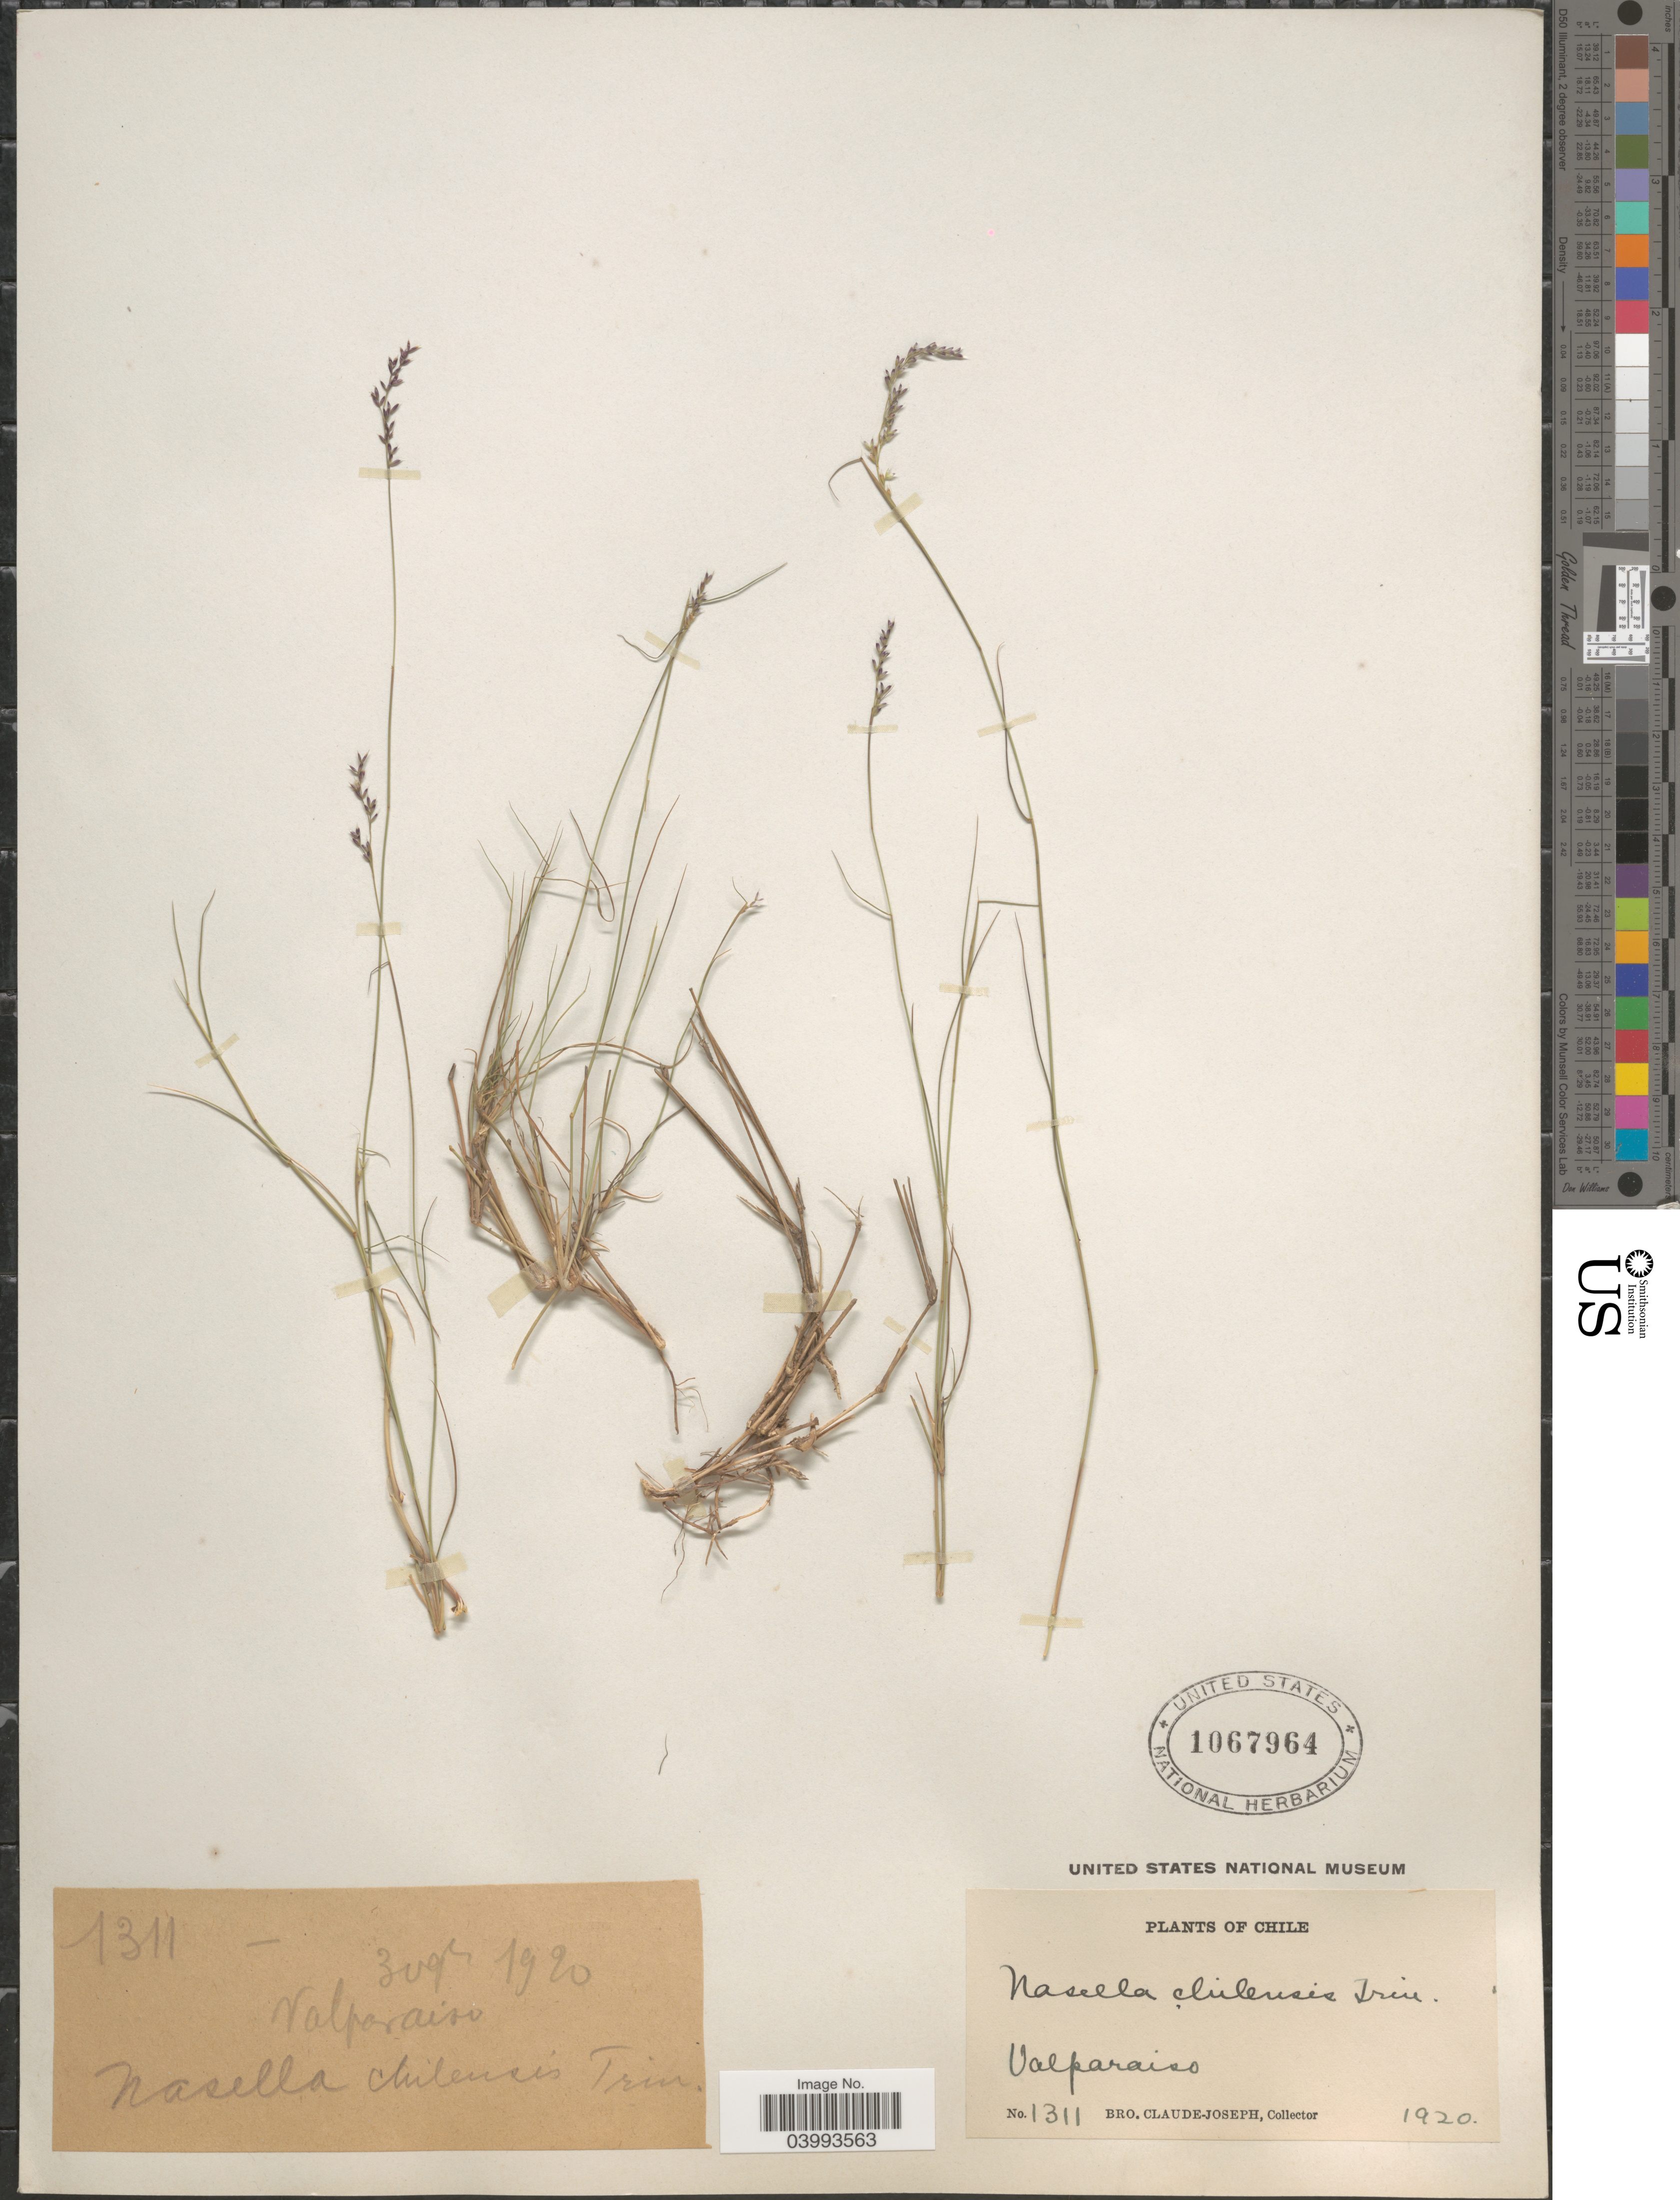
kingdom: Plantae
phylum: Tracheophyta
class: Liliopsida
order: Poales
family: Poaceae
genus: Nassella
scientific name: Nassella chilensis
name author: (Trin.) É. Desv.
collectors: Bro. Claude-Joseph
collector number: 1311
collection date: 1920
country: Chile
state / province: Valparaíso (V)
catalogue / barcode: US 1067964